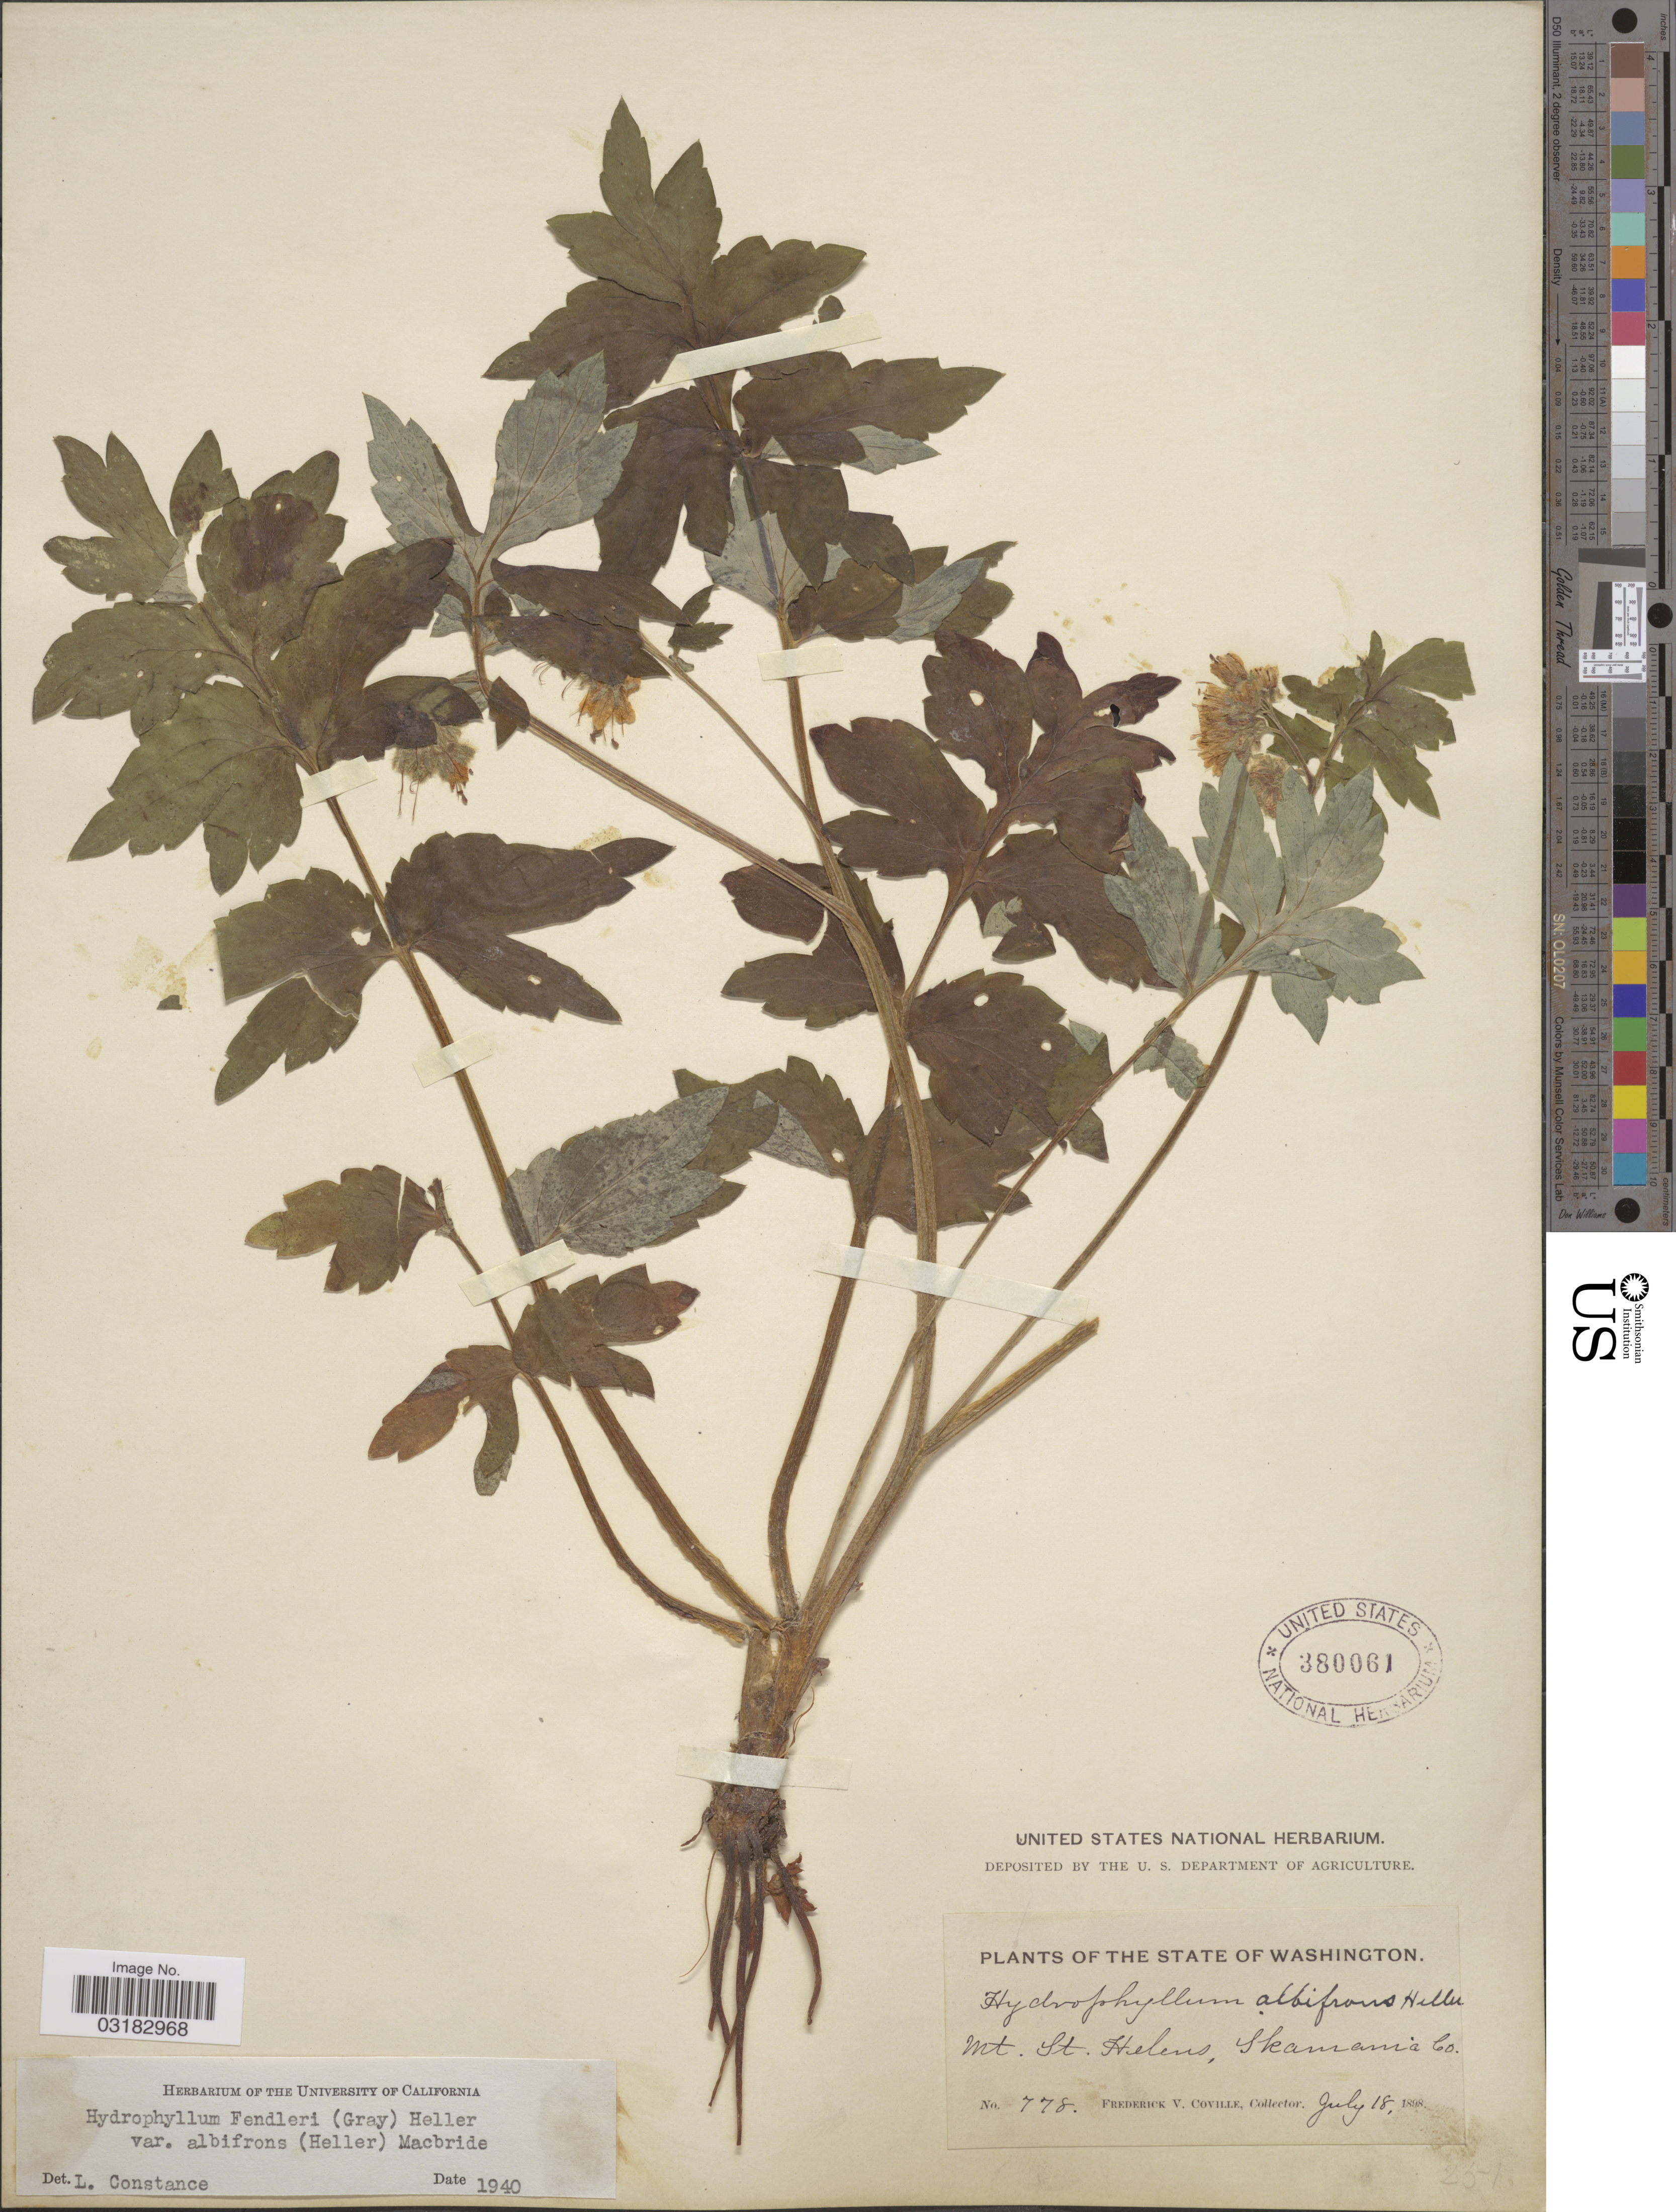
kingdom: Plantae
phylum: Tracheophyta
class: Magnoliopsida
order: Boraginales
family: Hydrophyllaceae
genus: Hydrophyllum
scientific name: Hydrophyllum fendleri var. albifrons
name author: (A. Heller) J.F. Macbr.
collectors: F. V. Coville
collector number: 778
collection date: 1898-07-18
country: United States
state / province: Washington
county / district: Skamania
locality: Mt. St. Helens, Skamania Co.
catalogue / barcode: US 380061